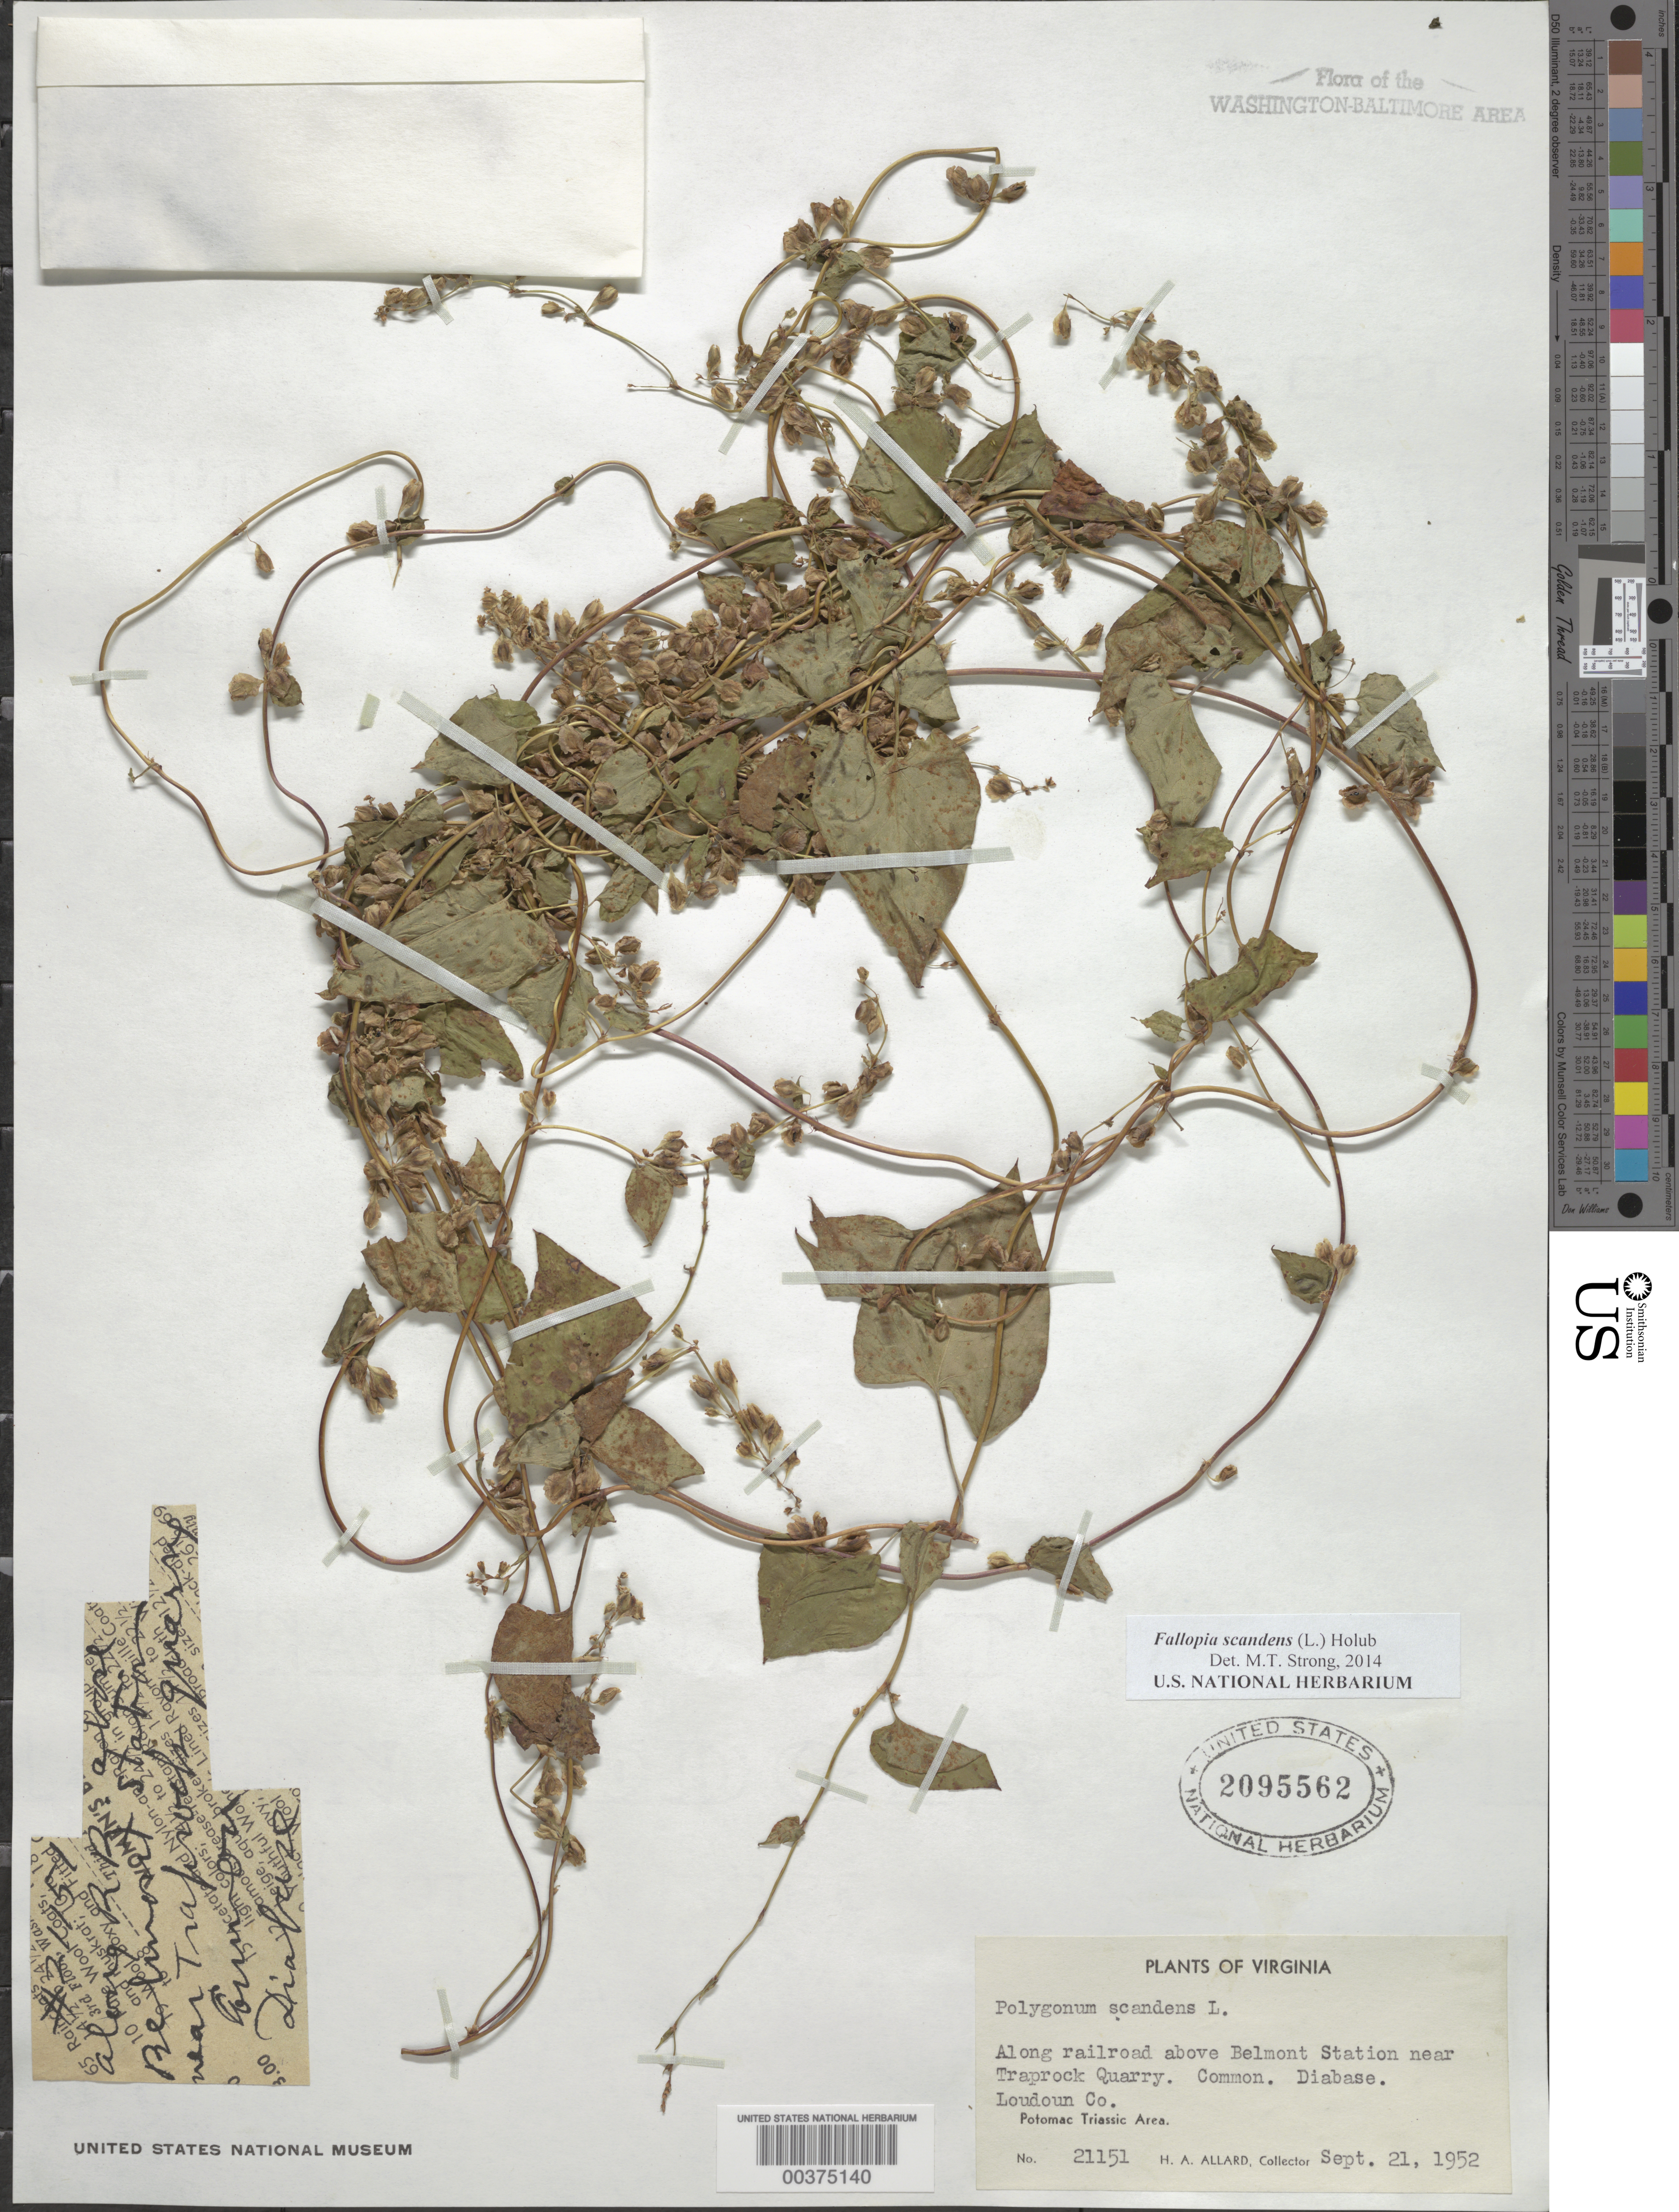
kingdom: Plantae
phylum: Tracheophyta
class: Magnoliopsida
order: Caryophyllales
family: Polygonaceae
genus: Fallopia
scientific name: Fallopia scandens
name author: (L.) Holub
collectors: H. A. Allard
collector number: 21151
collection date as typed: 21 Sep 1952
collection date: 1952-09-21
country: United States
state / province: Virginia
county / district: Loudoun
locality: Railroad above Belmont Station, near Traprock quarry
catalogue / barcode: US 2095562